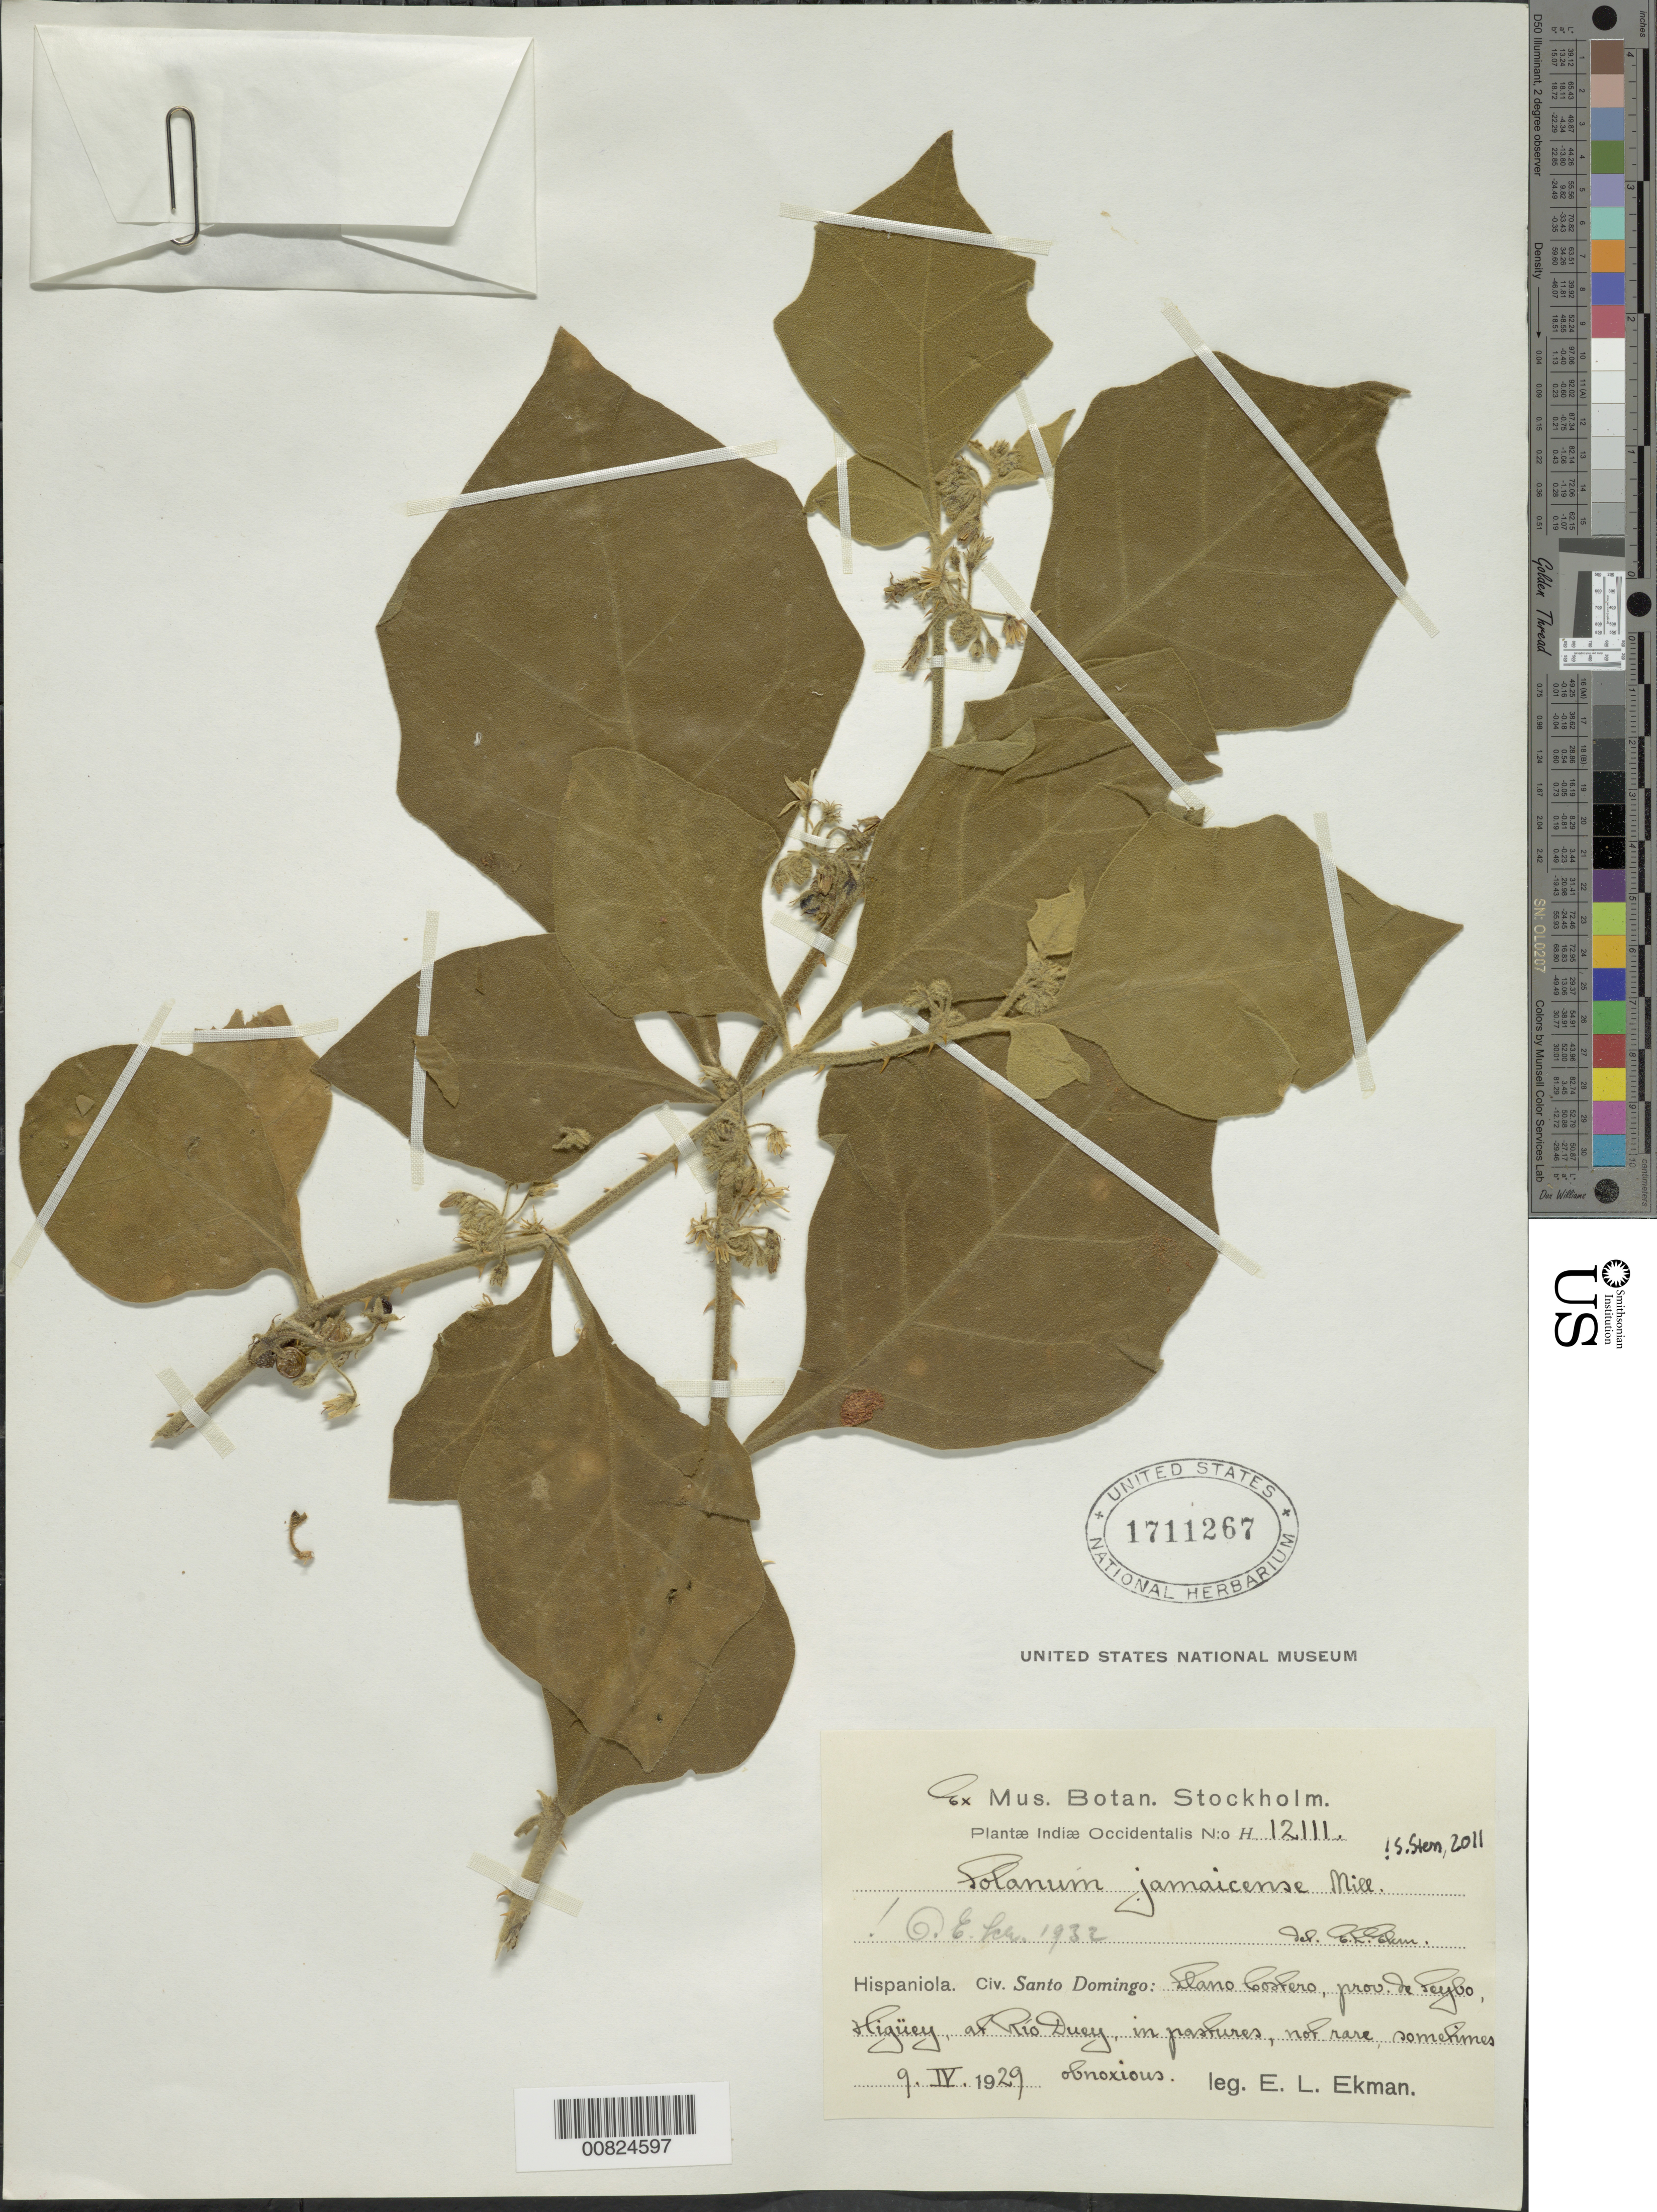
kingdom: Plantae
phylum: Tracheophyta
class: Magnoliopsida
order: Solanales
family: Solanaceae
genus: Solanum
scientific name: Solanum jamaicense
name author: Mill.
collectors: E. L. Ekman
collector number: H 12111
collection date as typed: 09 Apr 1929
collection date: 1929-04-09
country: Dominican Republic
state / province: El Seibo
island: Hispaniola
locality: Llano Costero, Higüey, at Río Duey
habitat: In pastures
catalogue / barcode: US 1711267